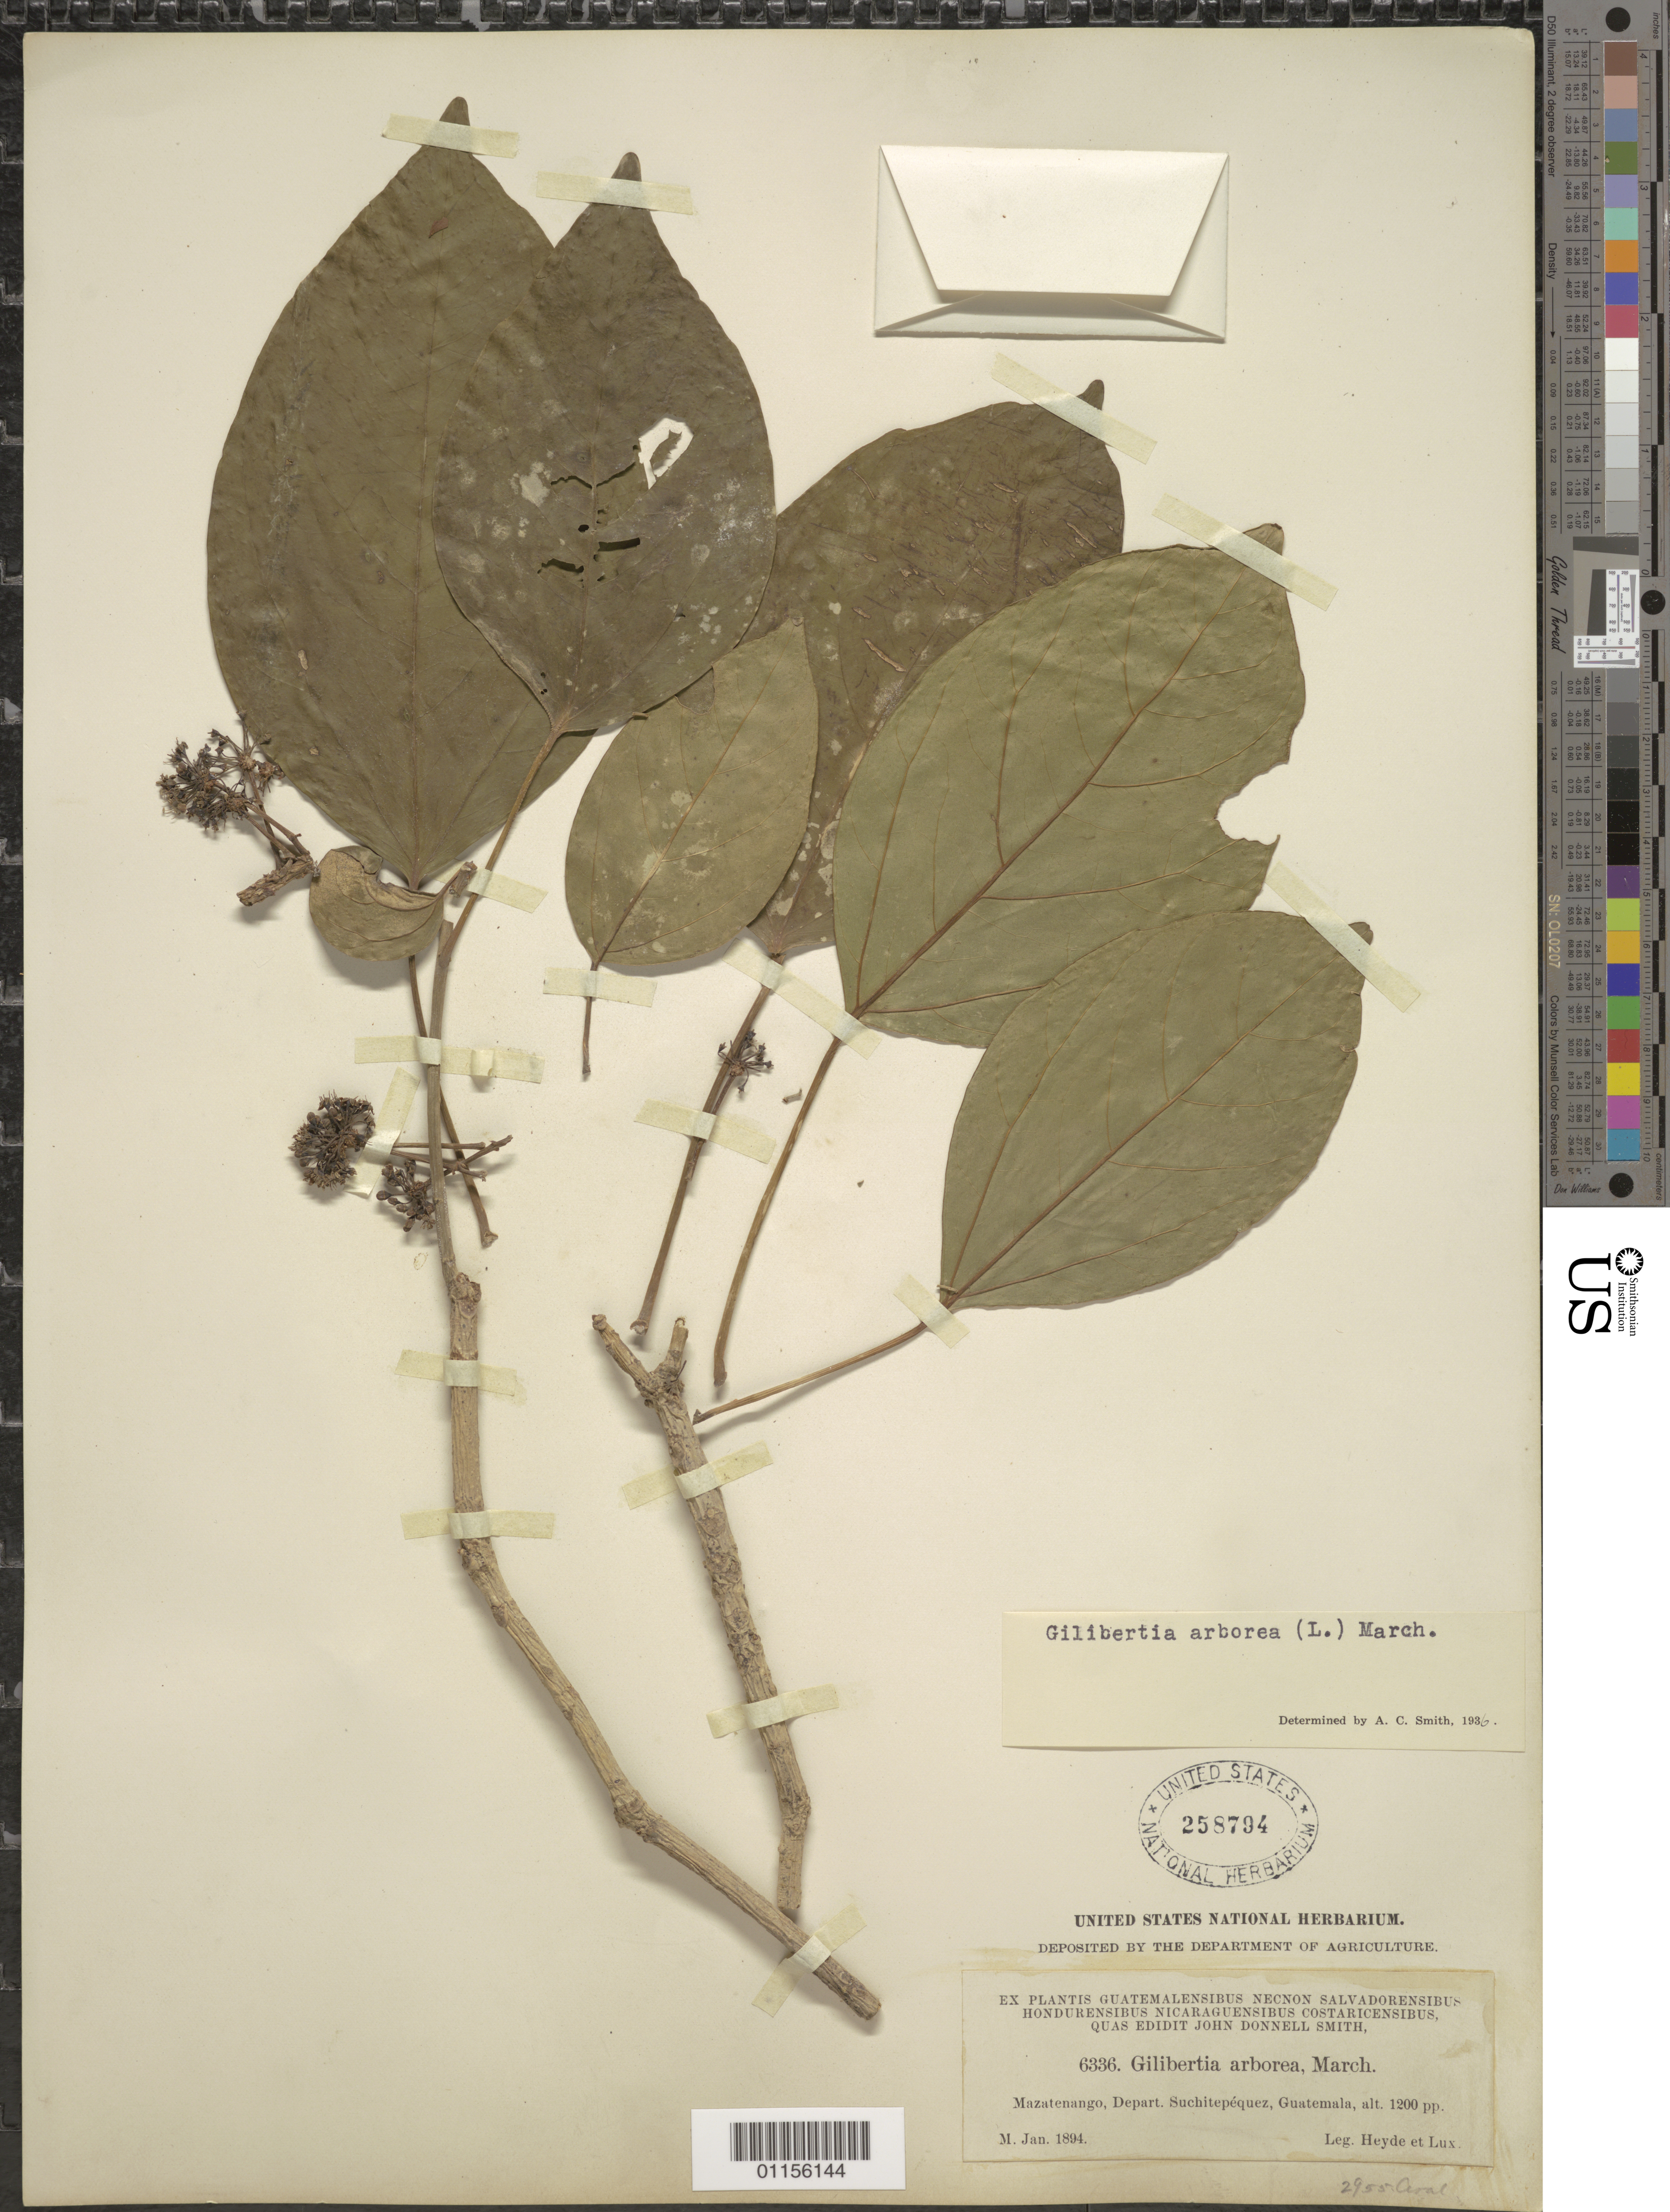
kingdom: Plantae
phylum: Tracheophyta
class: Magnoliopsida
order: Apiales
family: Araliaceae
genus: Dendropanax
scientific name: Dendropanax arboreus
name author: (L.) Decne. & Planch.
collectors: E. T. Heyde & E. Lux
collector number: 6336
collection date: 1894-01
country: Guatemala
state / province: Suchitepéquez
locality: Mazatenango.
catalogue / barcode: US 258794